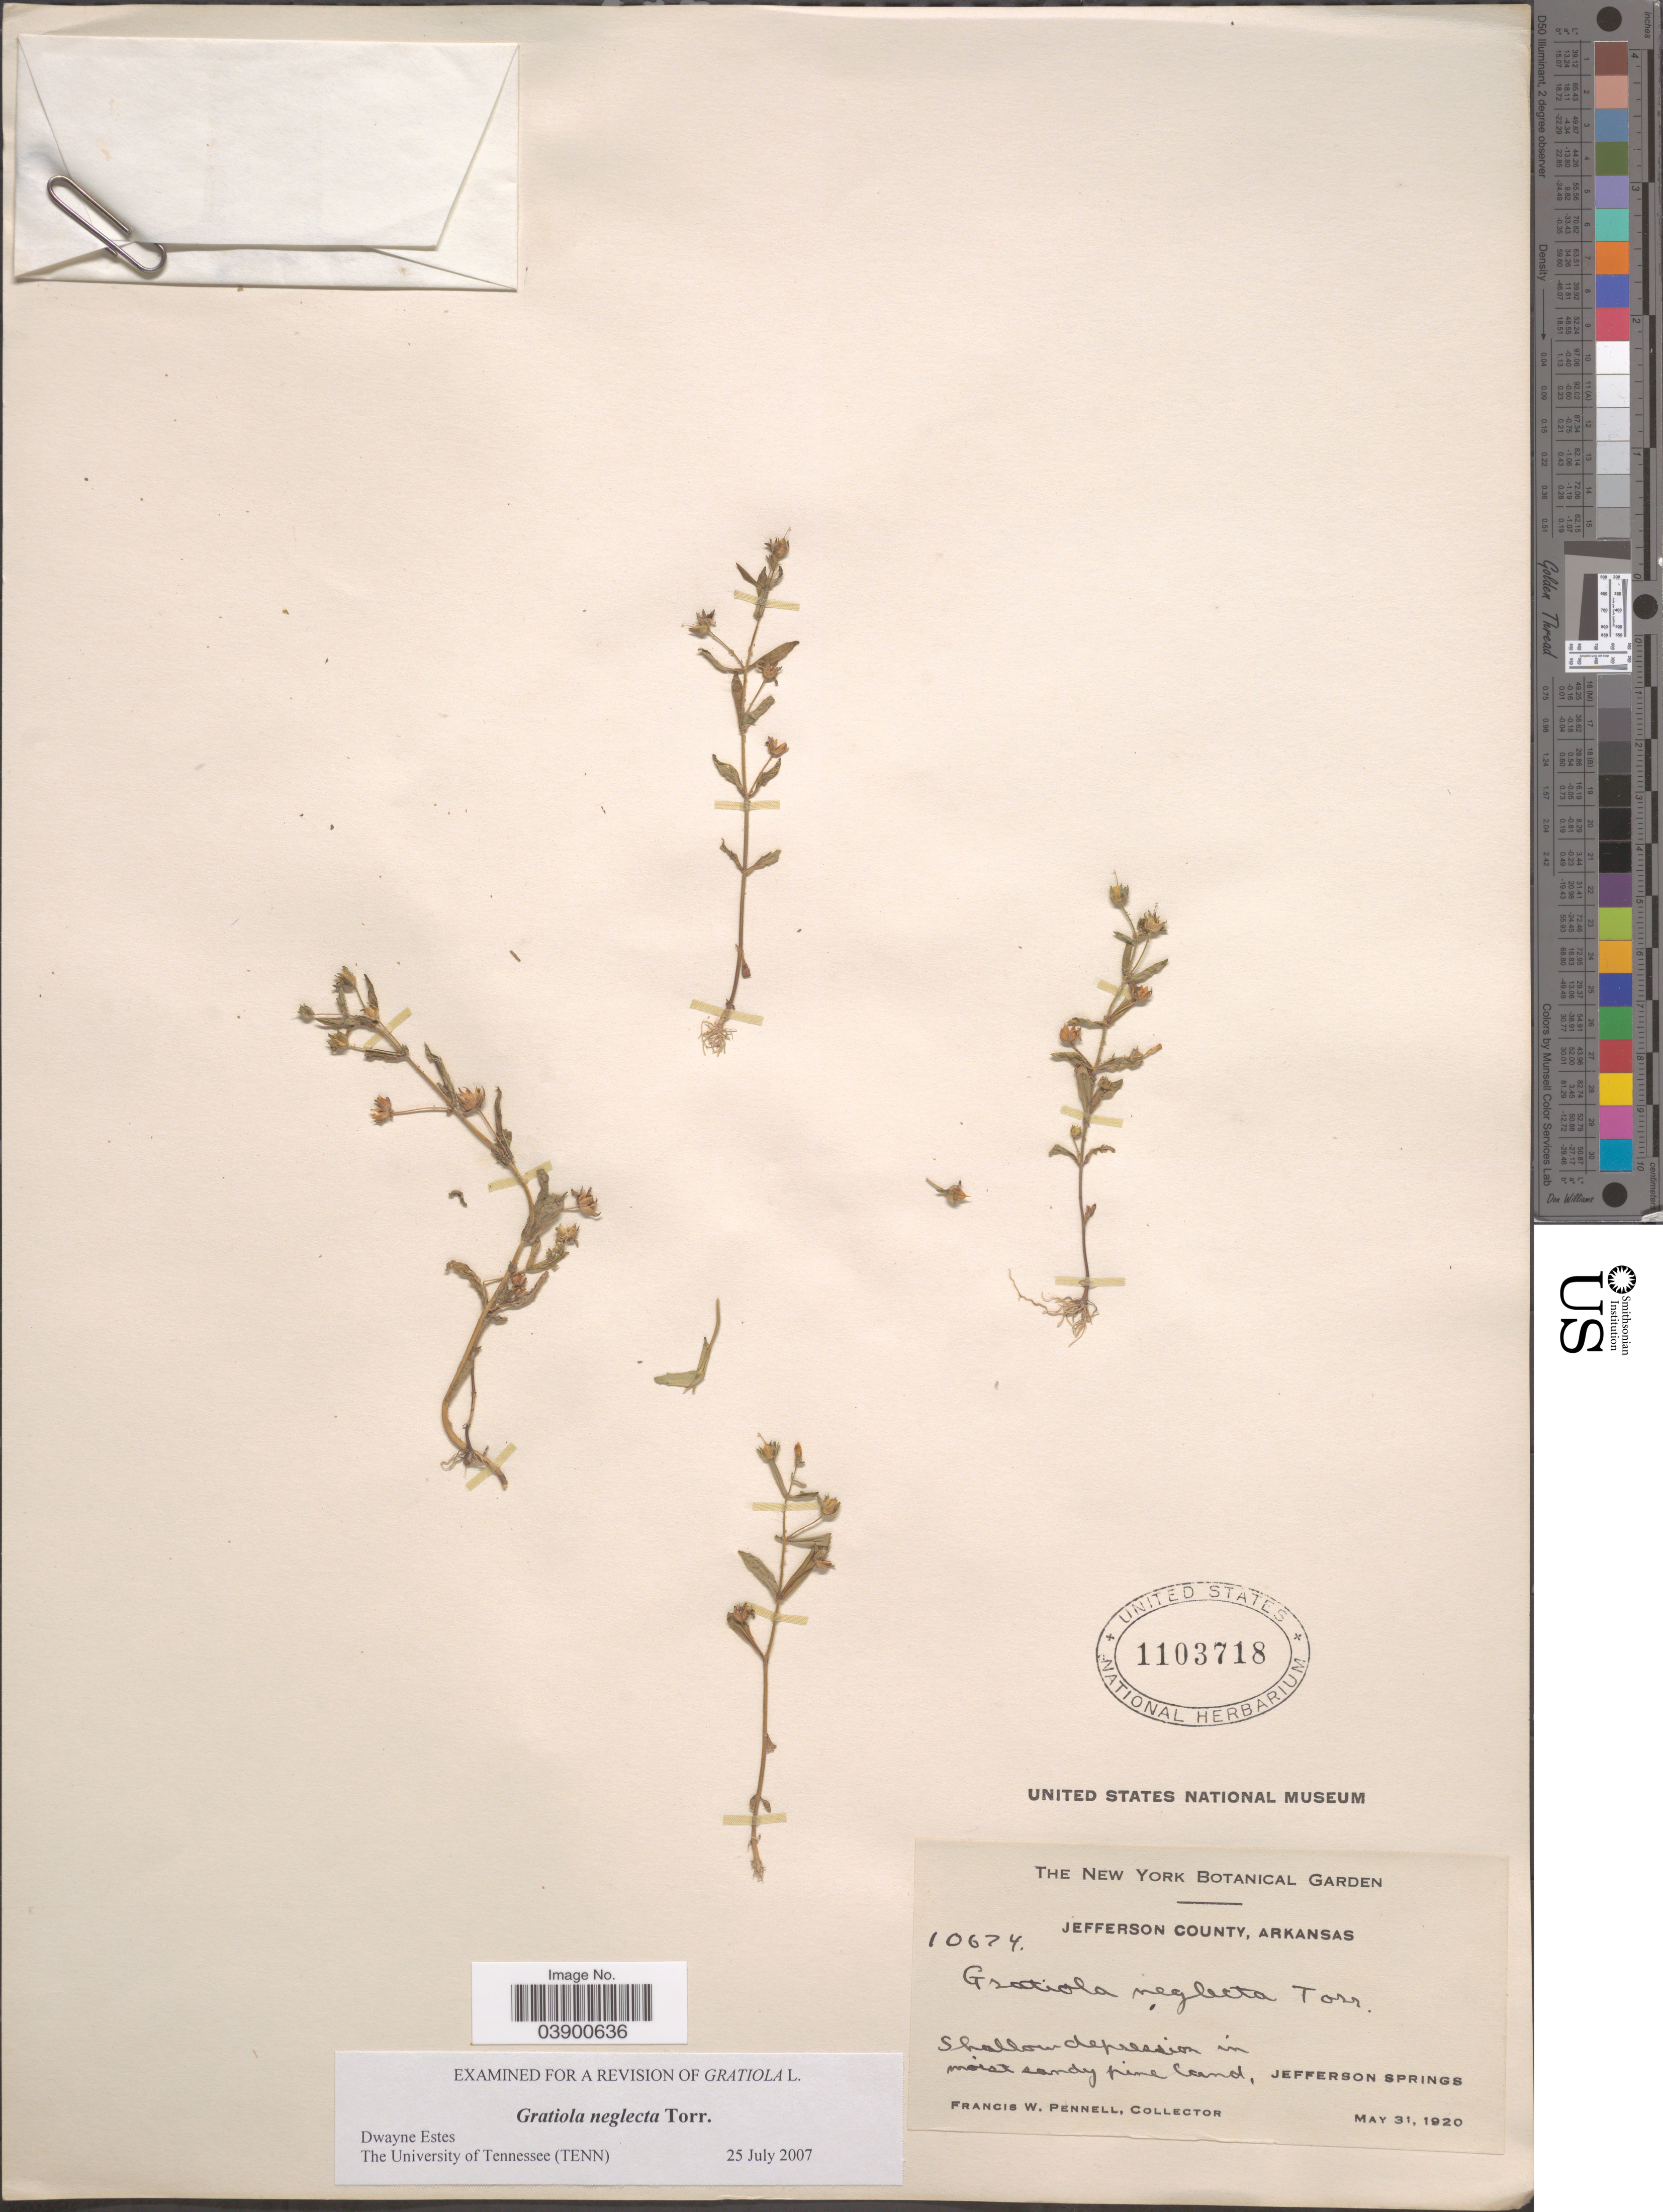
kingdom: Plantae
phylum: Tracheophyta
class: Magnoliopsida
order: Lamiales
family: Plantaginaceae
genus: Gratiola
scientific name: Gratiola neglecta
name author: Torr.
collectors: F. W. Pennell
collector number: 10674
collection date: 1920-05-31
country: United States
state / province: Arkansas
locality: Jefferson County. Jefferson Springs.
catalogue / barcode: US 1103718